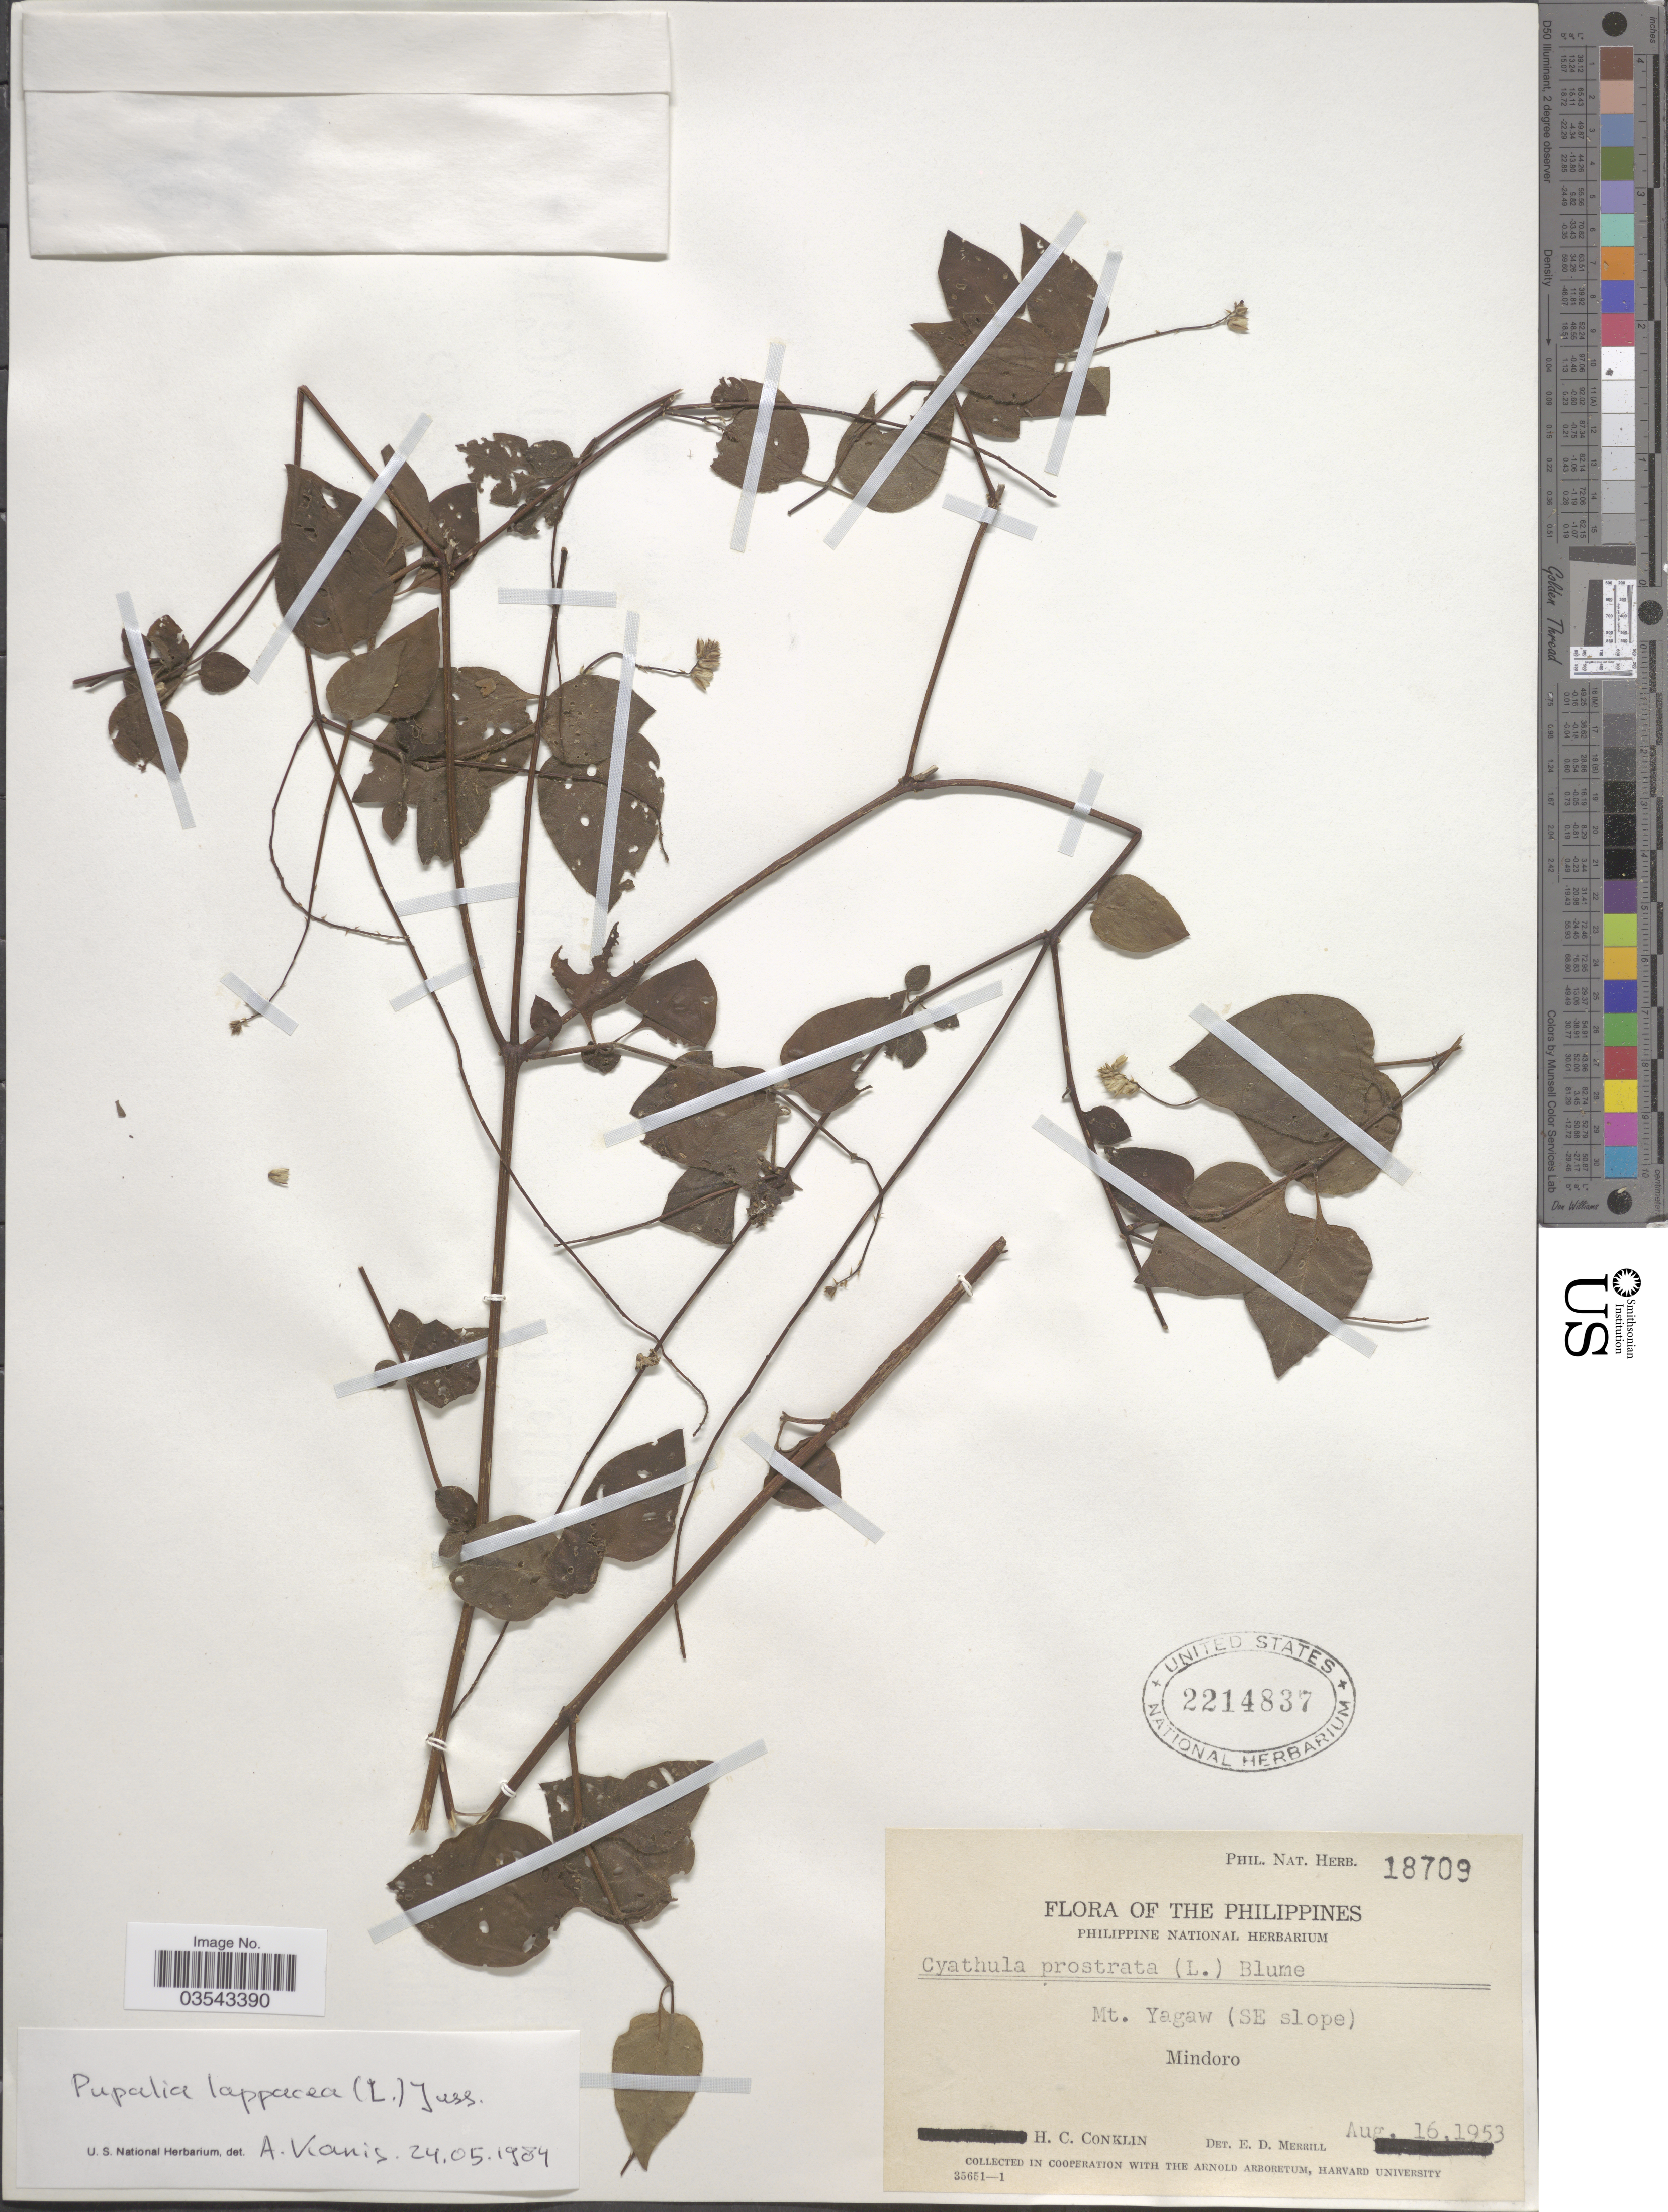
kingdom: Plantae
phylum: Tracheophyta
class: Magnoliopsida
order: Caryophyllales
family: Amaranthaceae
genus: Pupalia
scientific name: Pupalia lappacea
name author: (L.) A. Juss.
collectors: H. Conklin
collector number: Phil. Nat. Herb. 18709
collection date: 1953-08-16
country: Philippines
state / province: Mimaropa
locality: Mt. Yagaw (SE slope) Mindoro.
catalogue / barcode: US 2214837